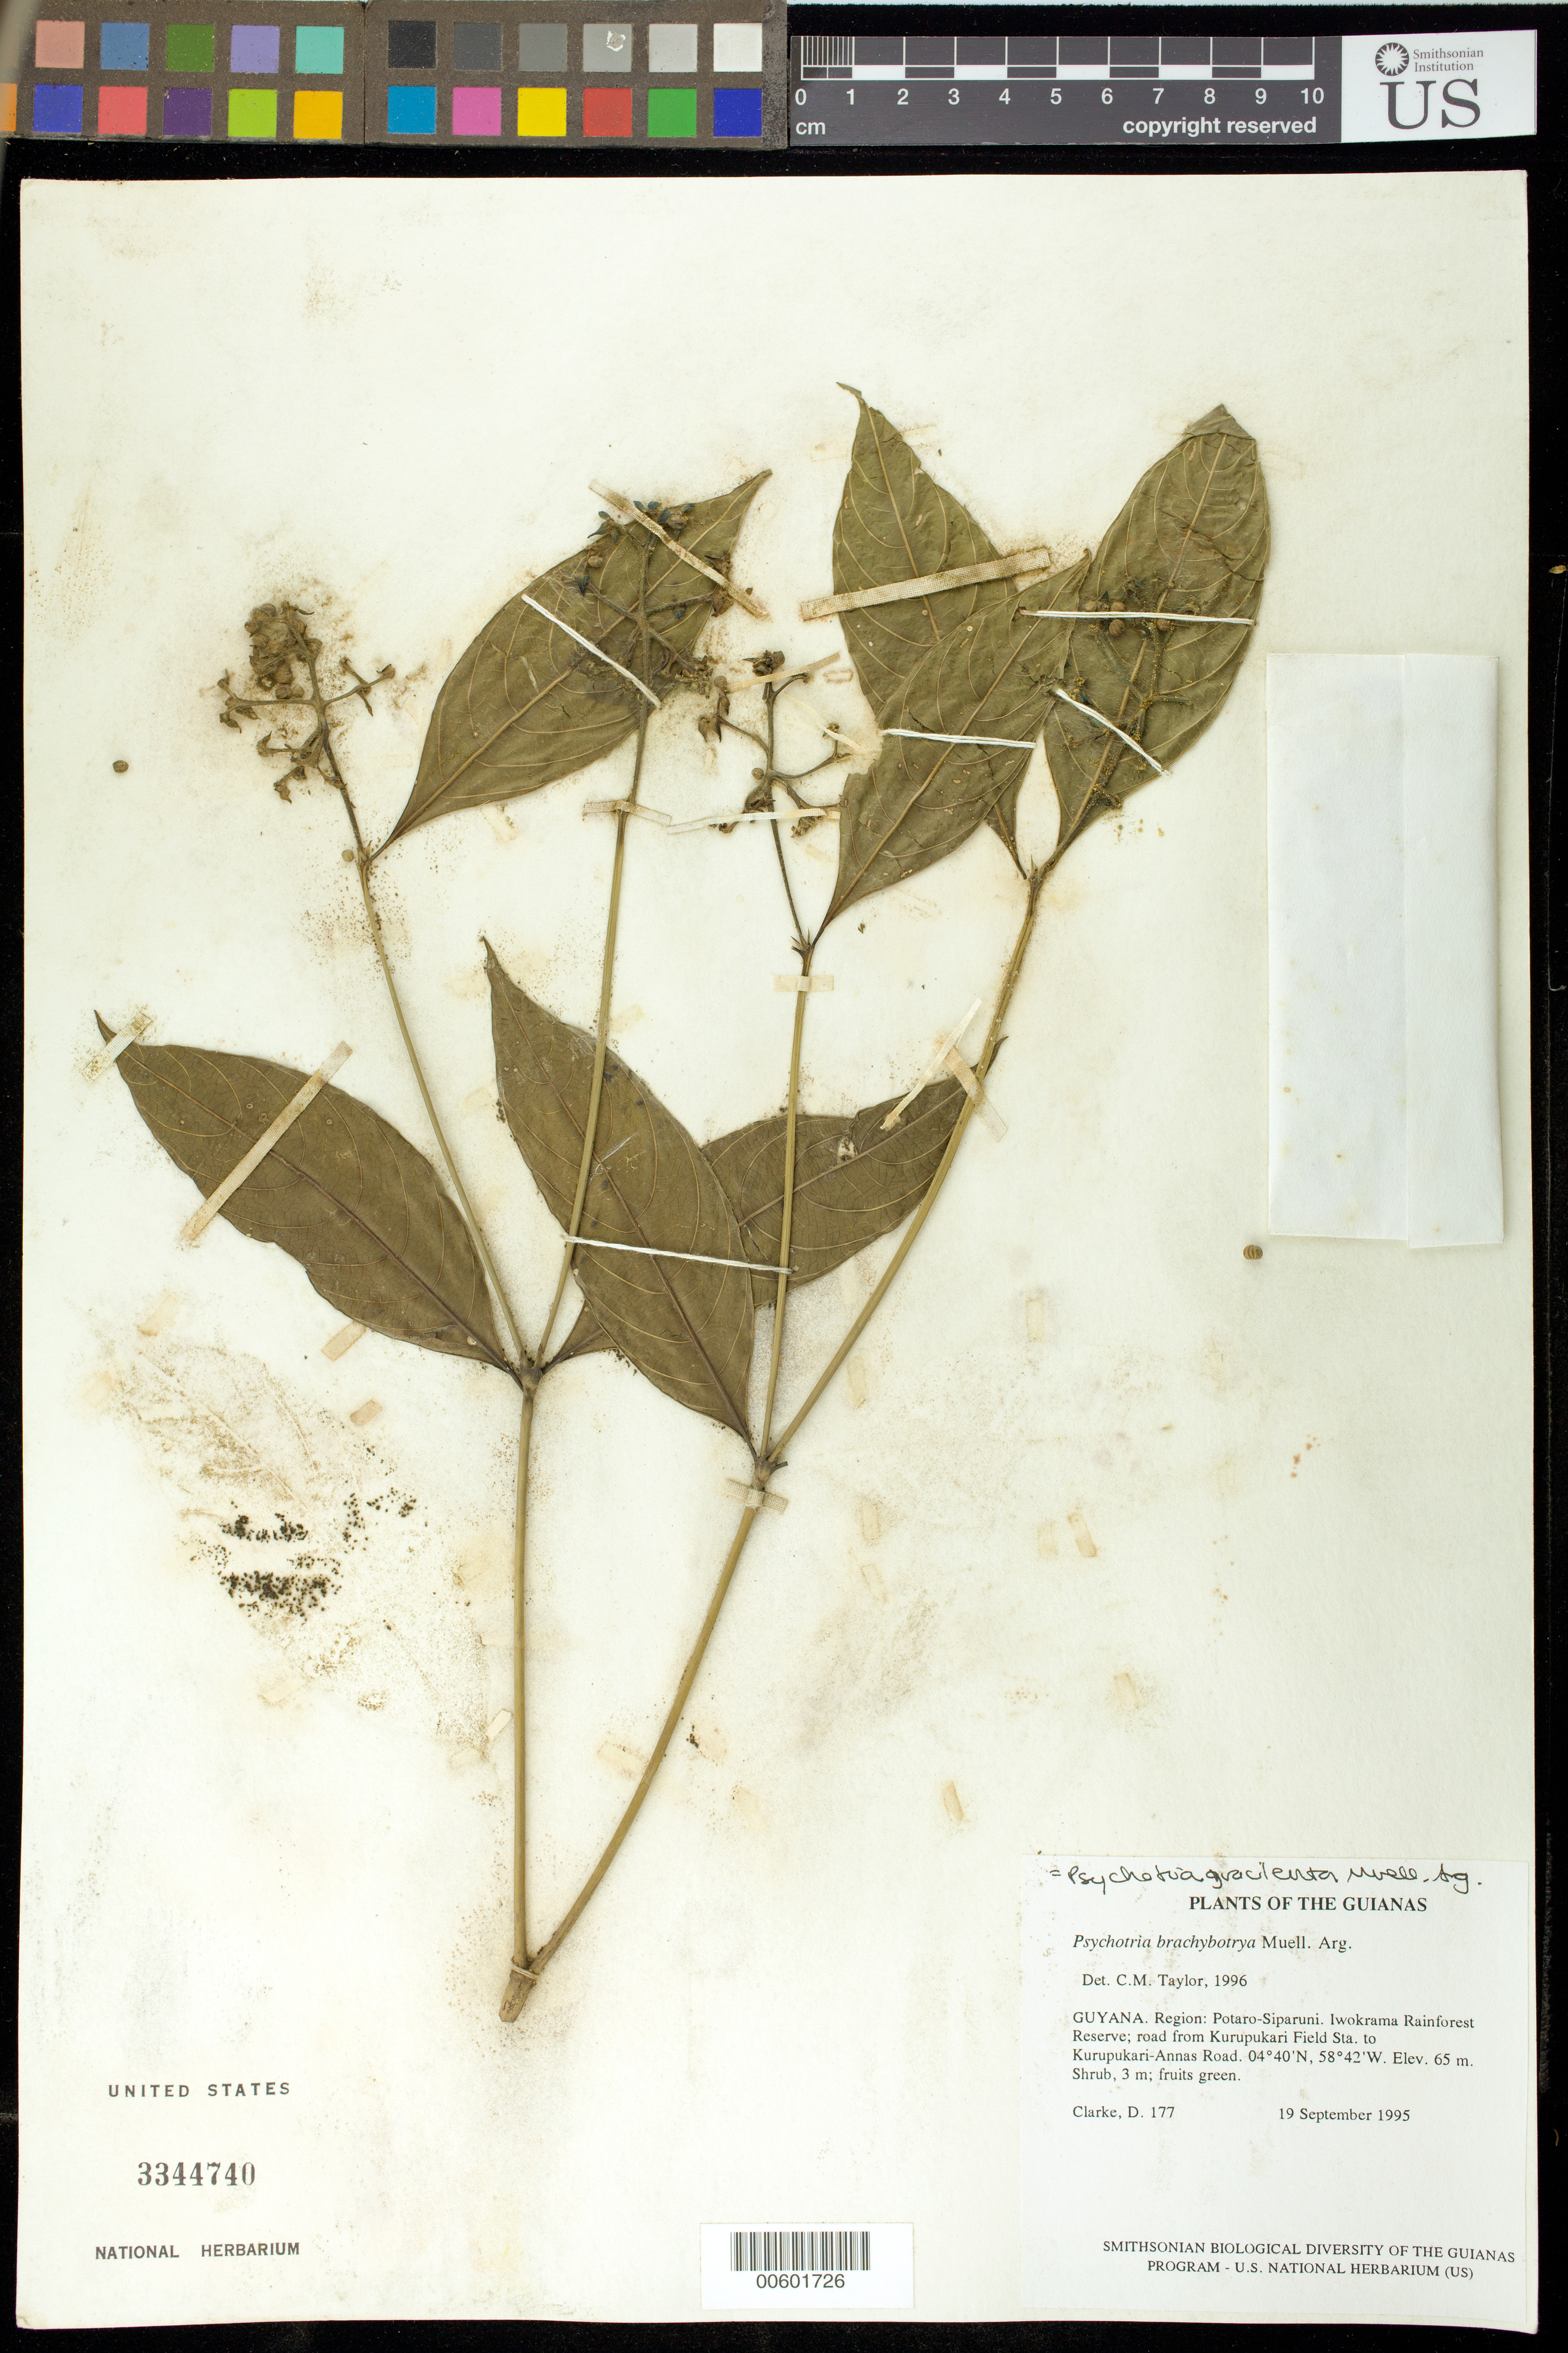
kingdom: Plantae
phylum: Tracheophyta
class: Magnoliopsida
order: Gentianales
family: Rubiaceae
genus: Palicourea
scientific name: Palicourea gracilenta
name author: (Müll. Arg.) Delprete & J.H. Kirkbr.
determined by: Kirkbride, J. H., Jr.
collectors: H. D. Clarke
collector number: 177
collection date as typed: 19 September 1995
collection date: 1995-09-19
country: Guyana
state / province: Potaro-Siparuni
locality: Iwokrama Rainforest Reserve; road from Kurupukari Field Sta. to Kurupukari-Annas Road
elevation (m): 65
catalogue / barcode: US 3344740